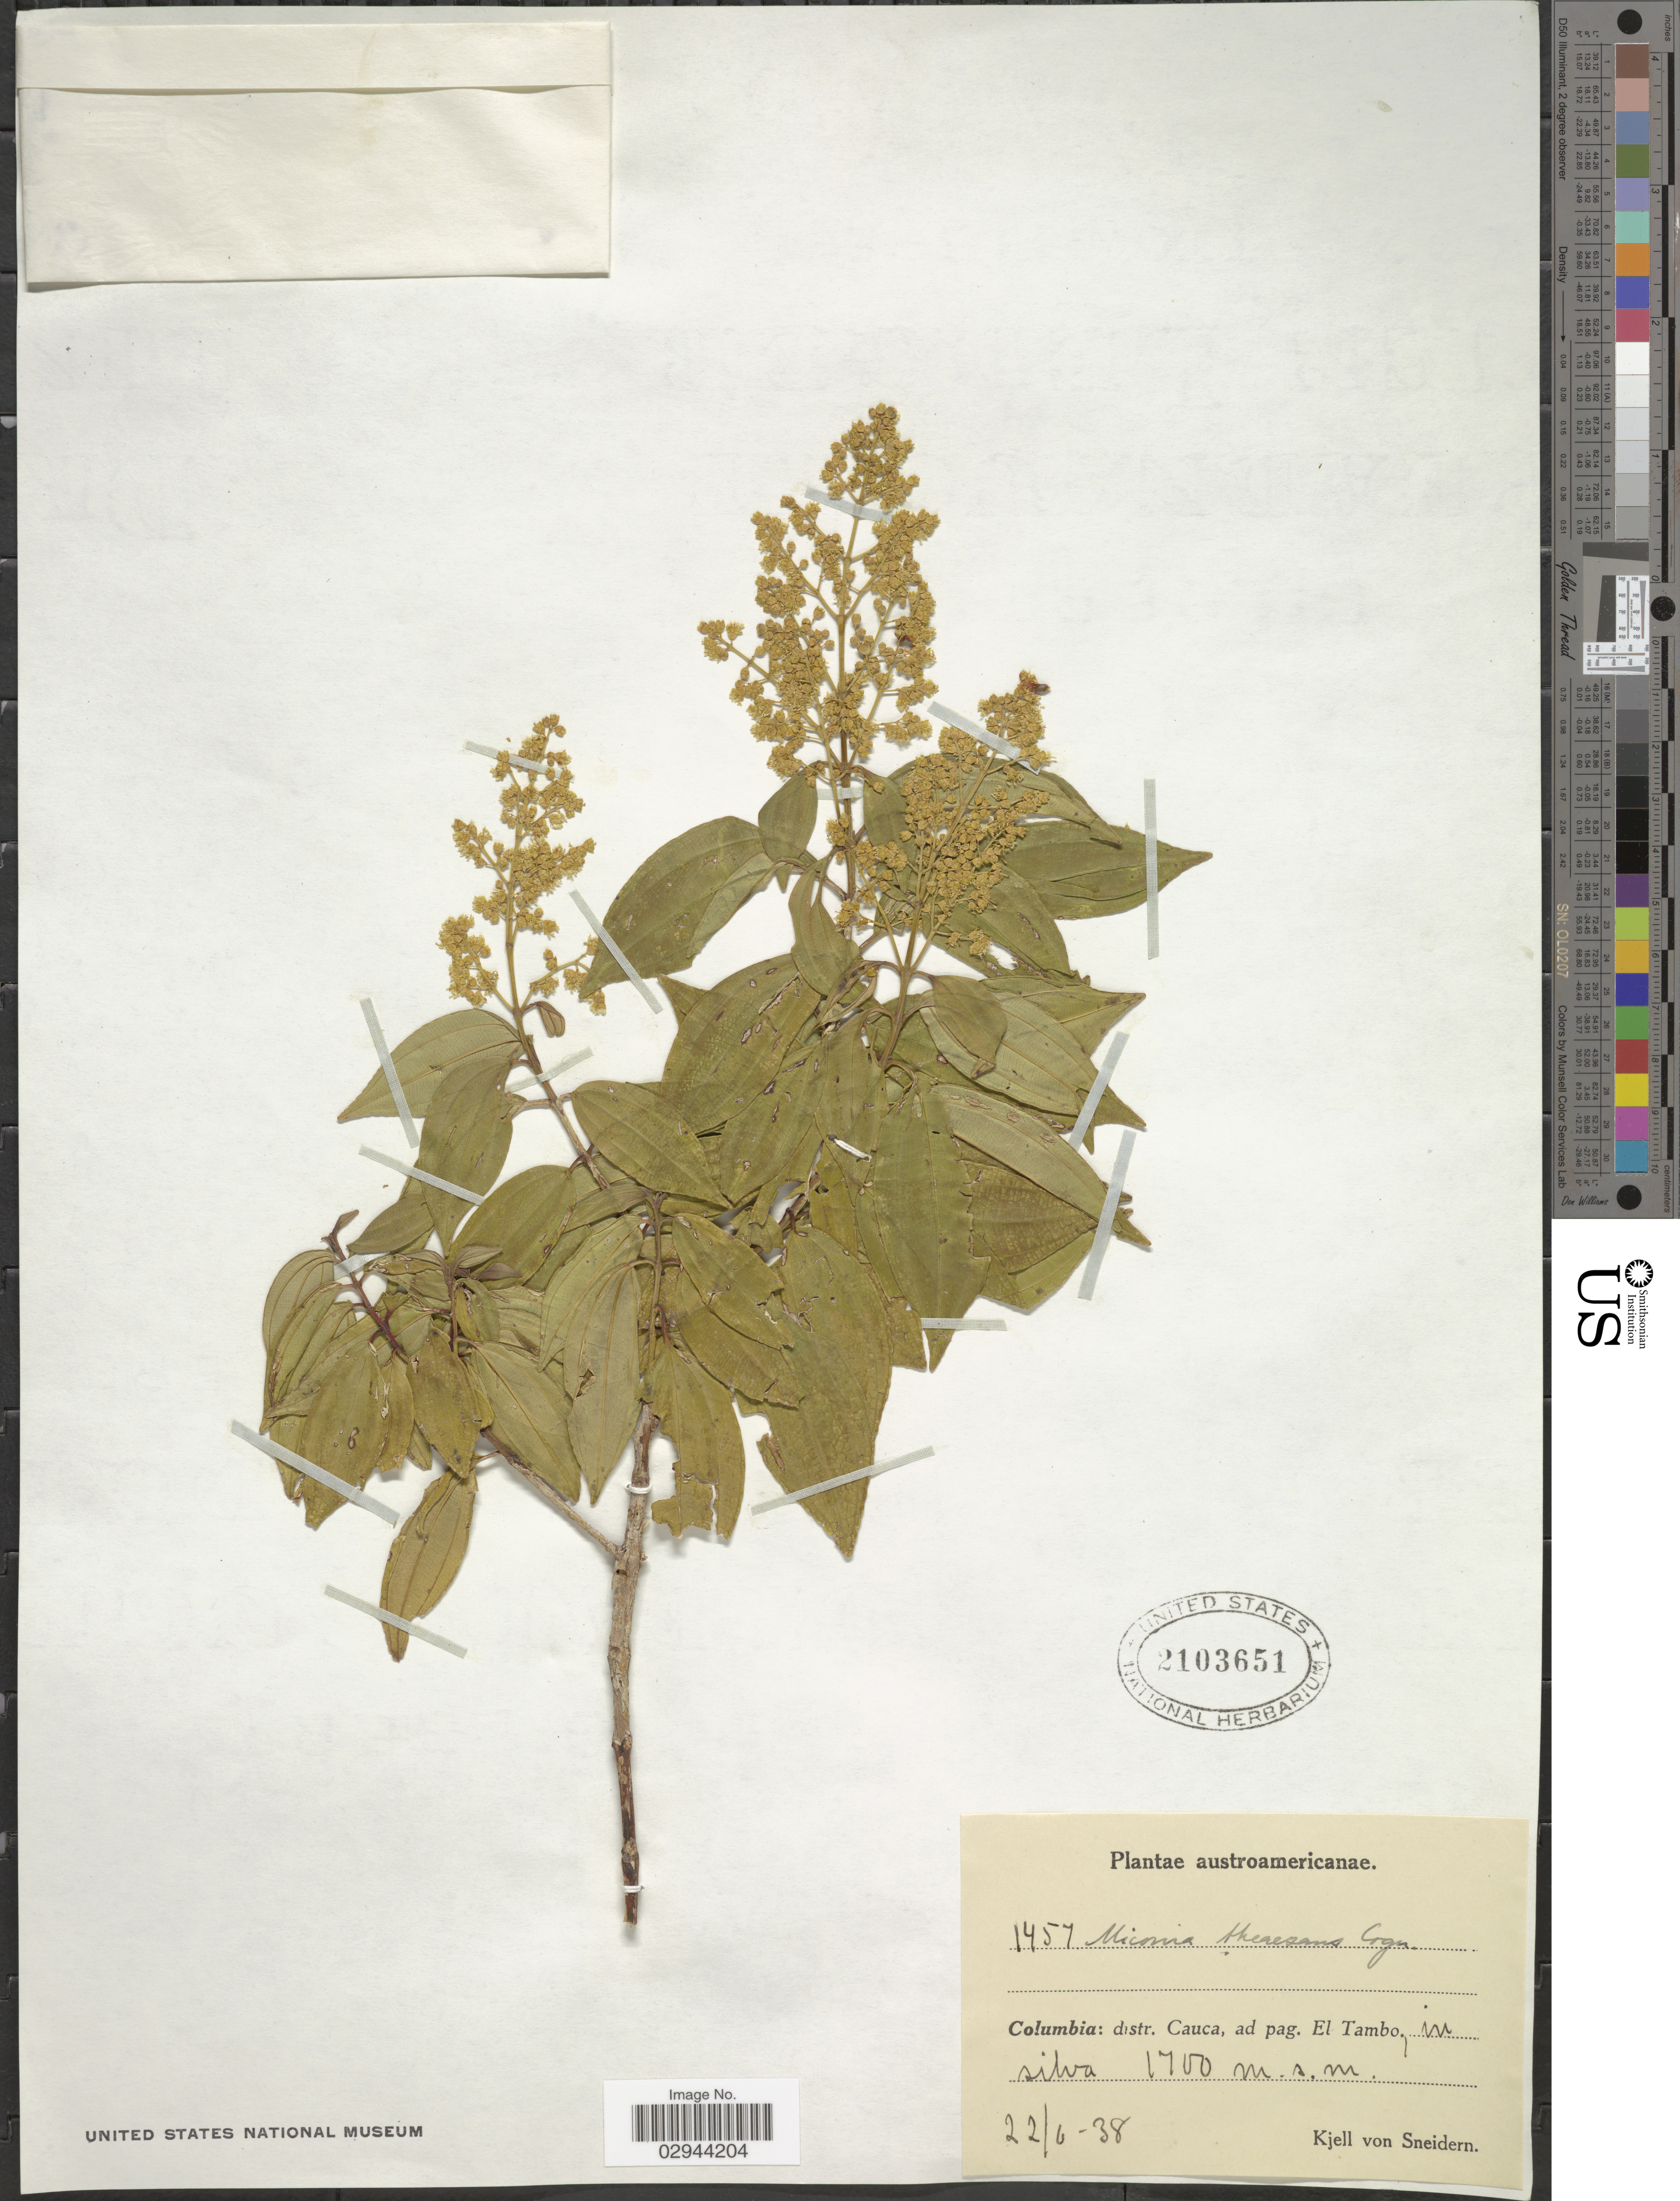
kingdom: Plantae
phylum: Tracheophyta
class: Magnoliopsida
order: Myrtales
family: Melastomataceae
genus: Miconia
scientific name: Miconia theizans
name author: (Bonpl.) Cogn.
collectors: K. von Sneidern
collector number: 1457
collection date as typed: Transcribed d/m/y: 22/6/38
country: Colombia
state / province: Cauca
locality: Distr. Cauca, ad pag. El Tambo, in silva.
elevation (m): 1700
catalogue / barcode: US 2103651